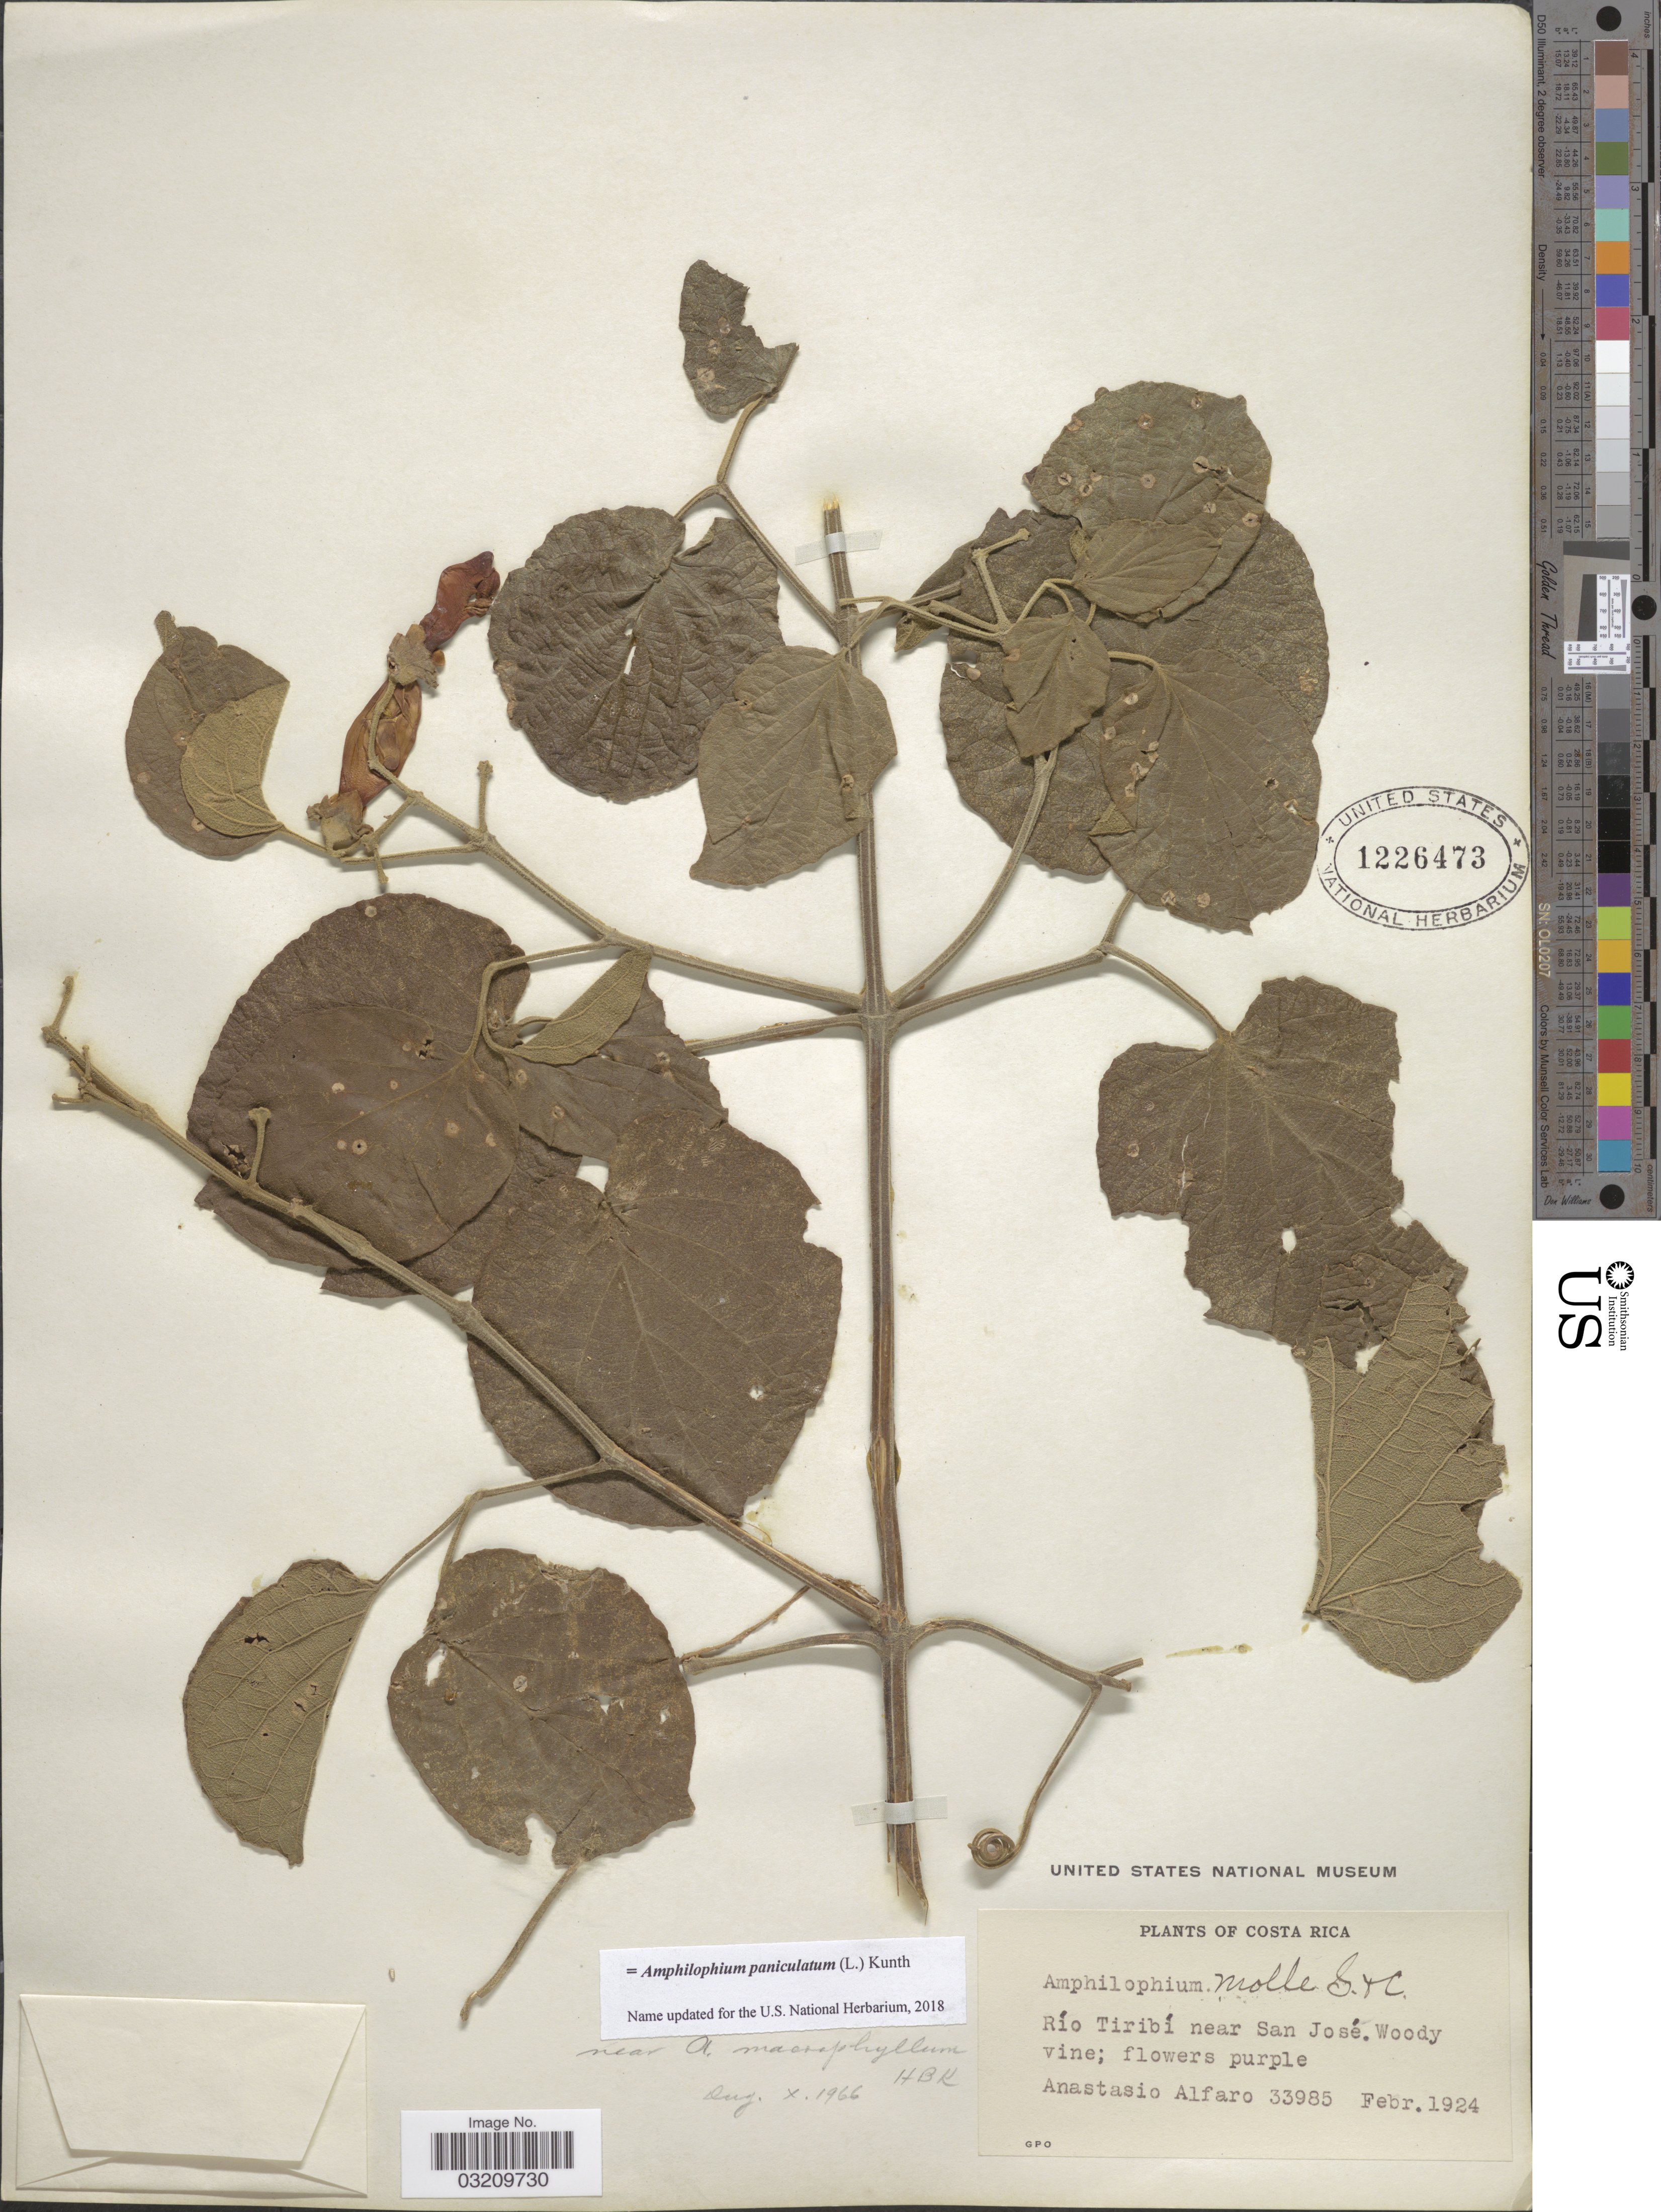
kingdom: Plantae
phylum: Tracheophyta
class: Magnoliopsida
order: Lamiales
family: Bignoniaceae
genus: Amphilophium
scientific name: Amphilophium paniculatum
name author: (L.) Kunth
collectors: A. Alfaro Gonzalez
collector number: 33985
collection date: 1924-02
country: Costa Rica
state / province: San José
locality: Río Tiribí near San José.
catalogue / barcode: US 1226473